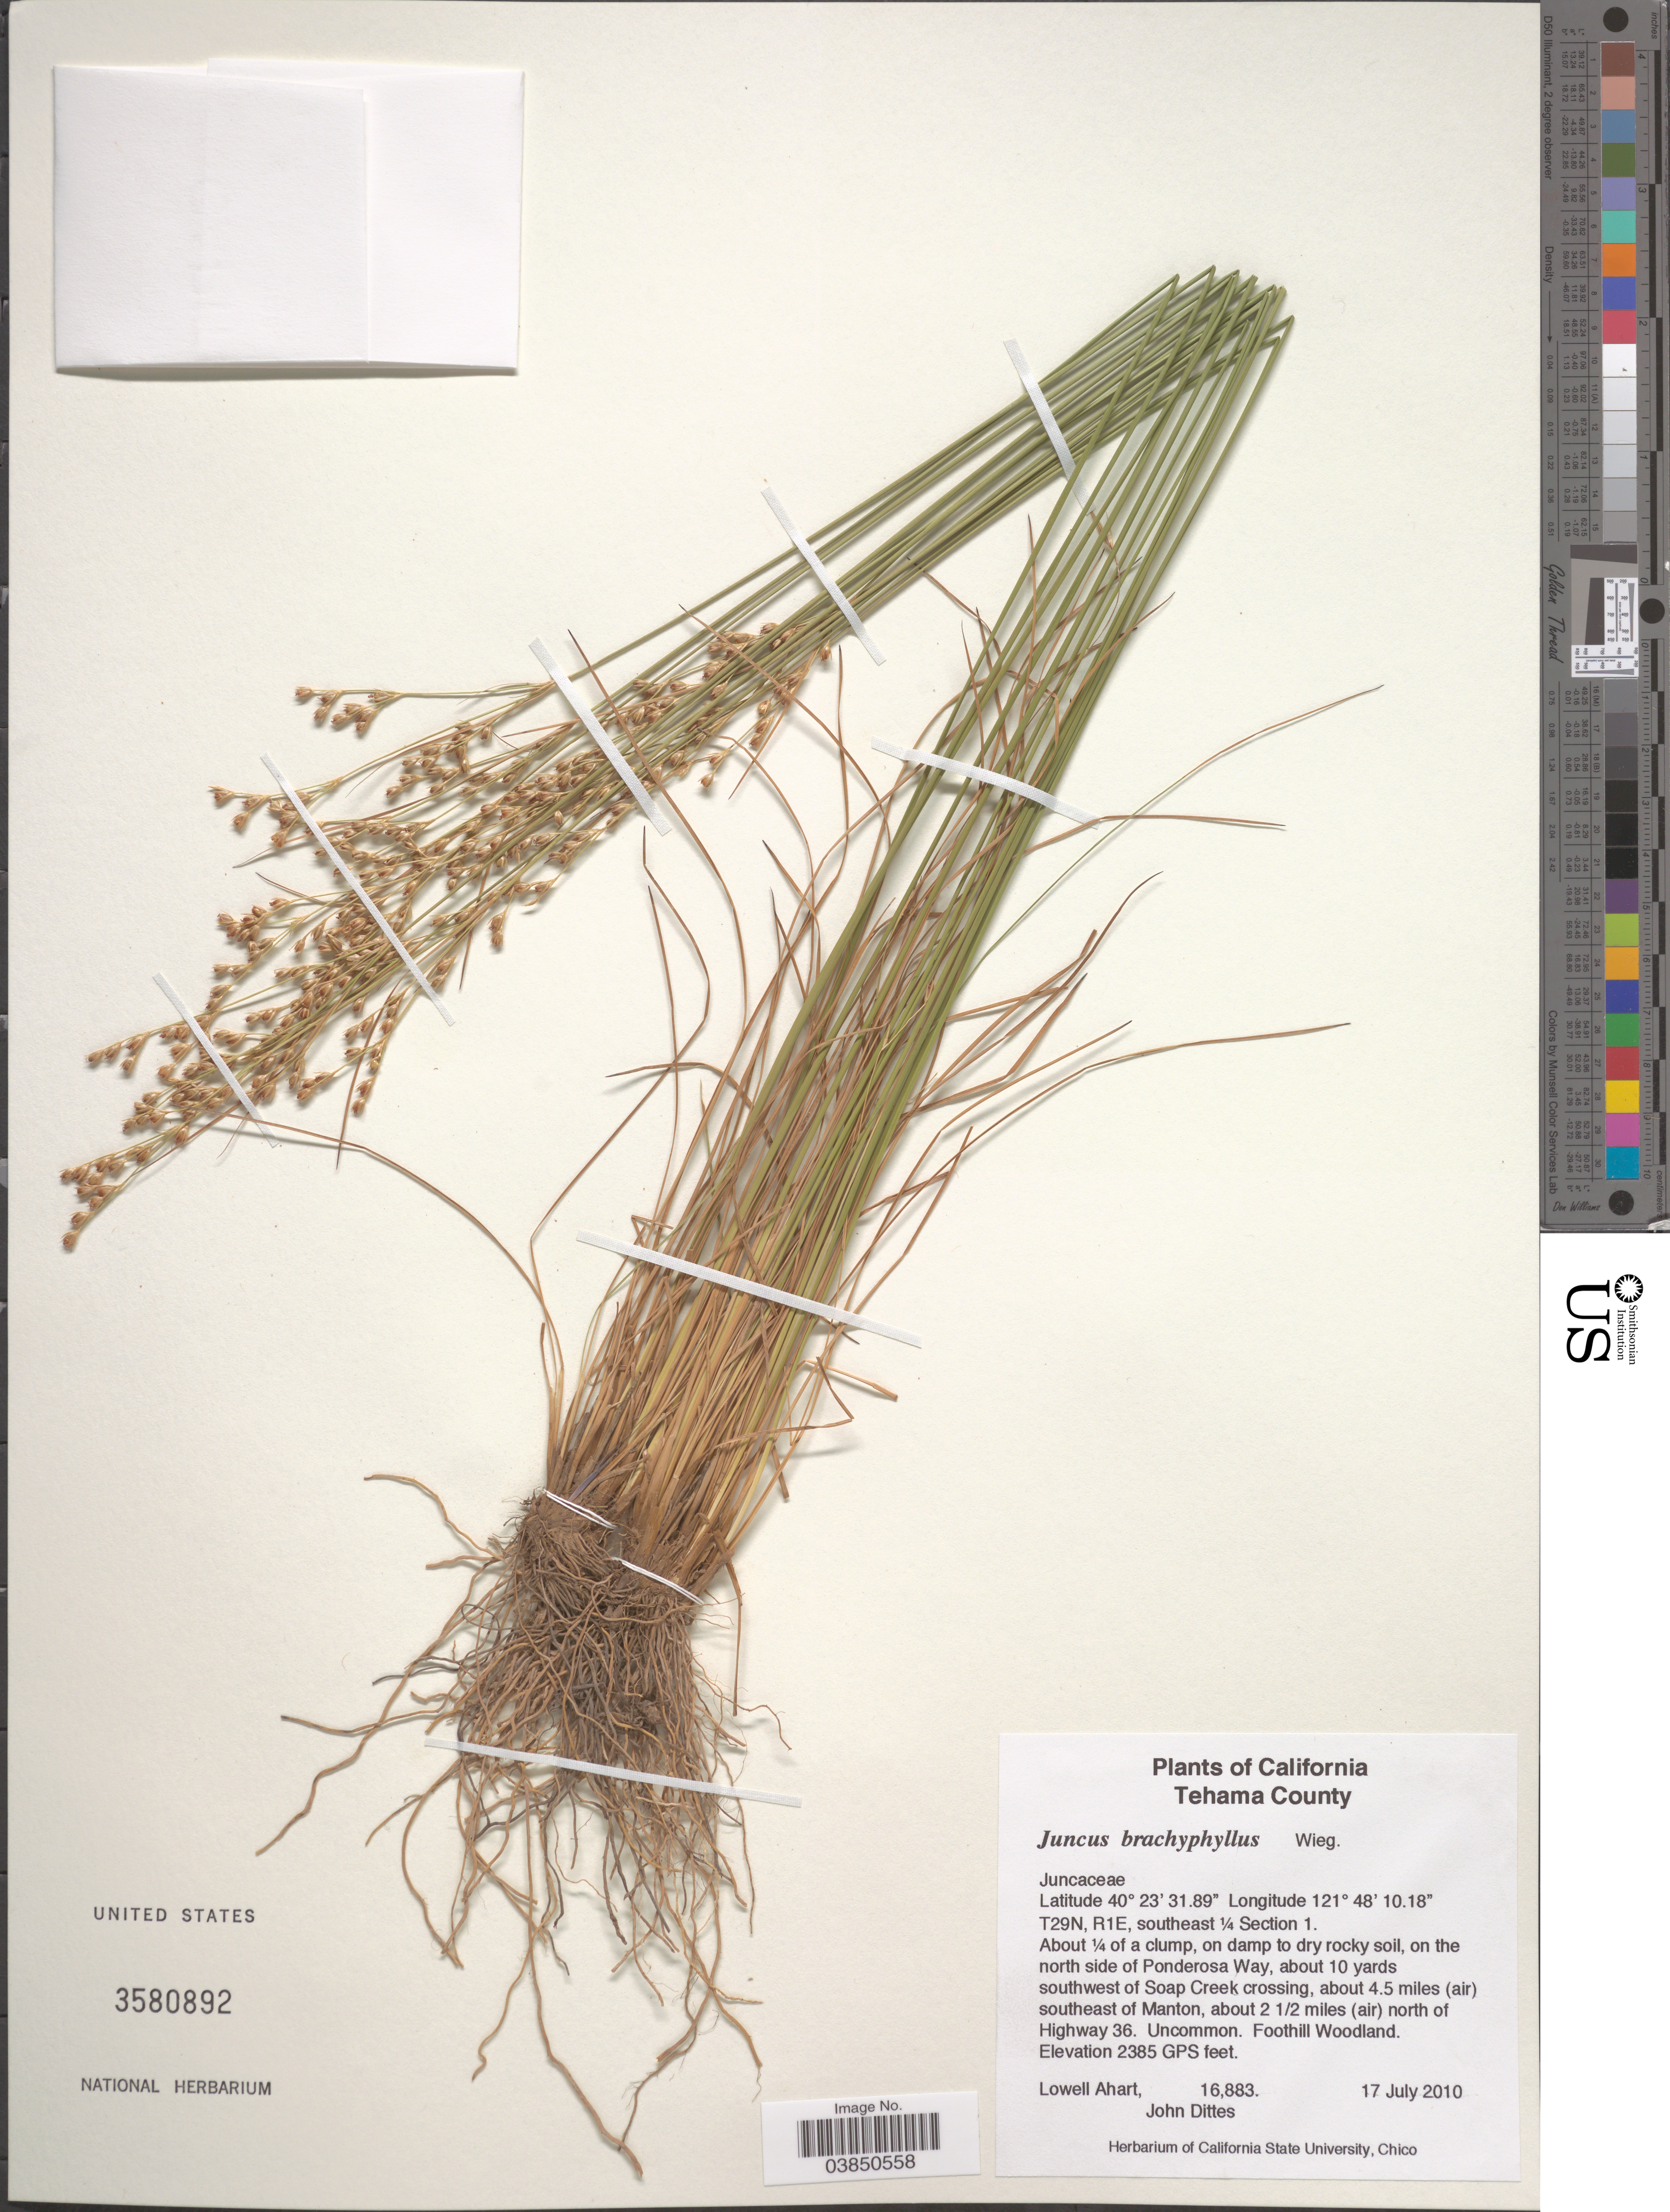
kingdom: Plantae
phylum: Tracheophyta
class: Liliopsida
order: Poales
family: Juncaceae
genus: Juncus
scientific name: Juncus brachycephalus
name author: (Engelm.) Buchenau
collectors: L. Ahart & J. Dittes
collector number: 16883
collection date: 2010-07-17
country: United States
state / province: California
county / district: Tehama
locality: Tehama County. T29N, R1E, southeast ¼ Section 1. On the north side of Ponderosa Way, about 10 yards southwest of Soap Creek crossing, about 4.5 miles (air) southwest of Manton, about 2½ miles (air) north of Highway 36. Foothill Woodland.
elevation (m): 727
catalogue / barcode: US 3580892